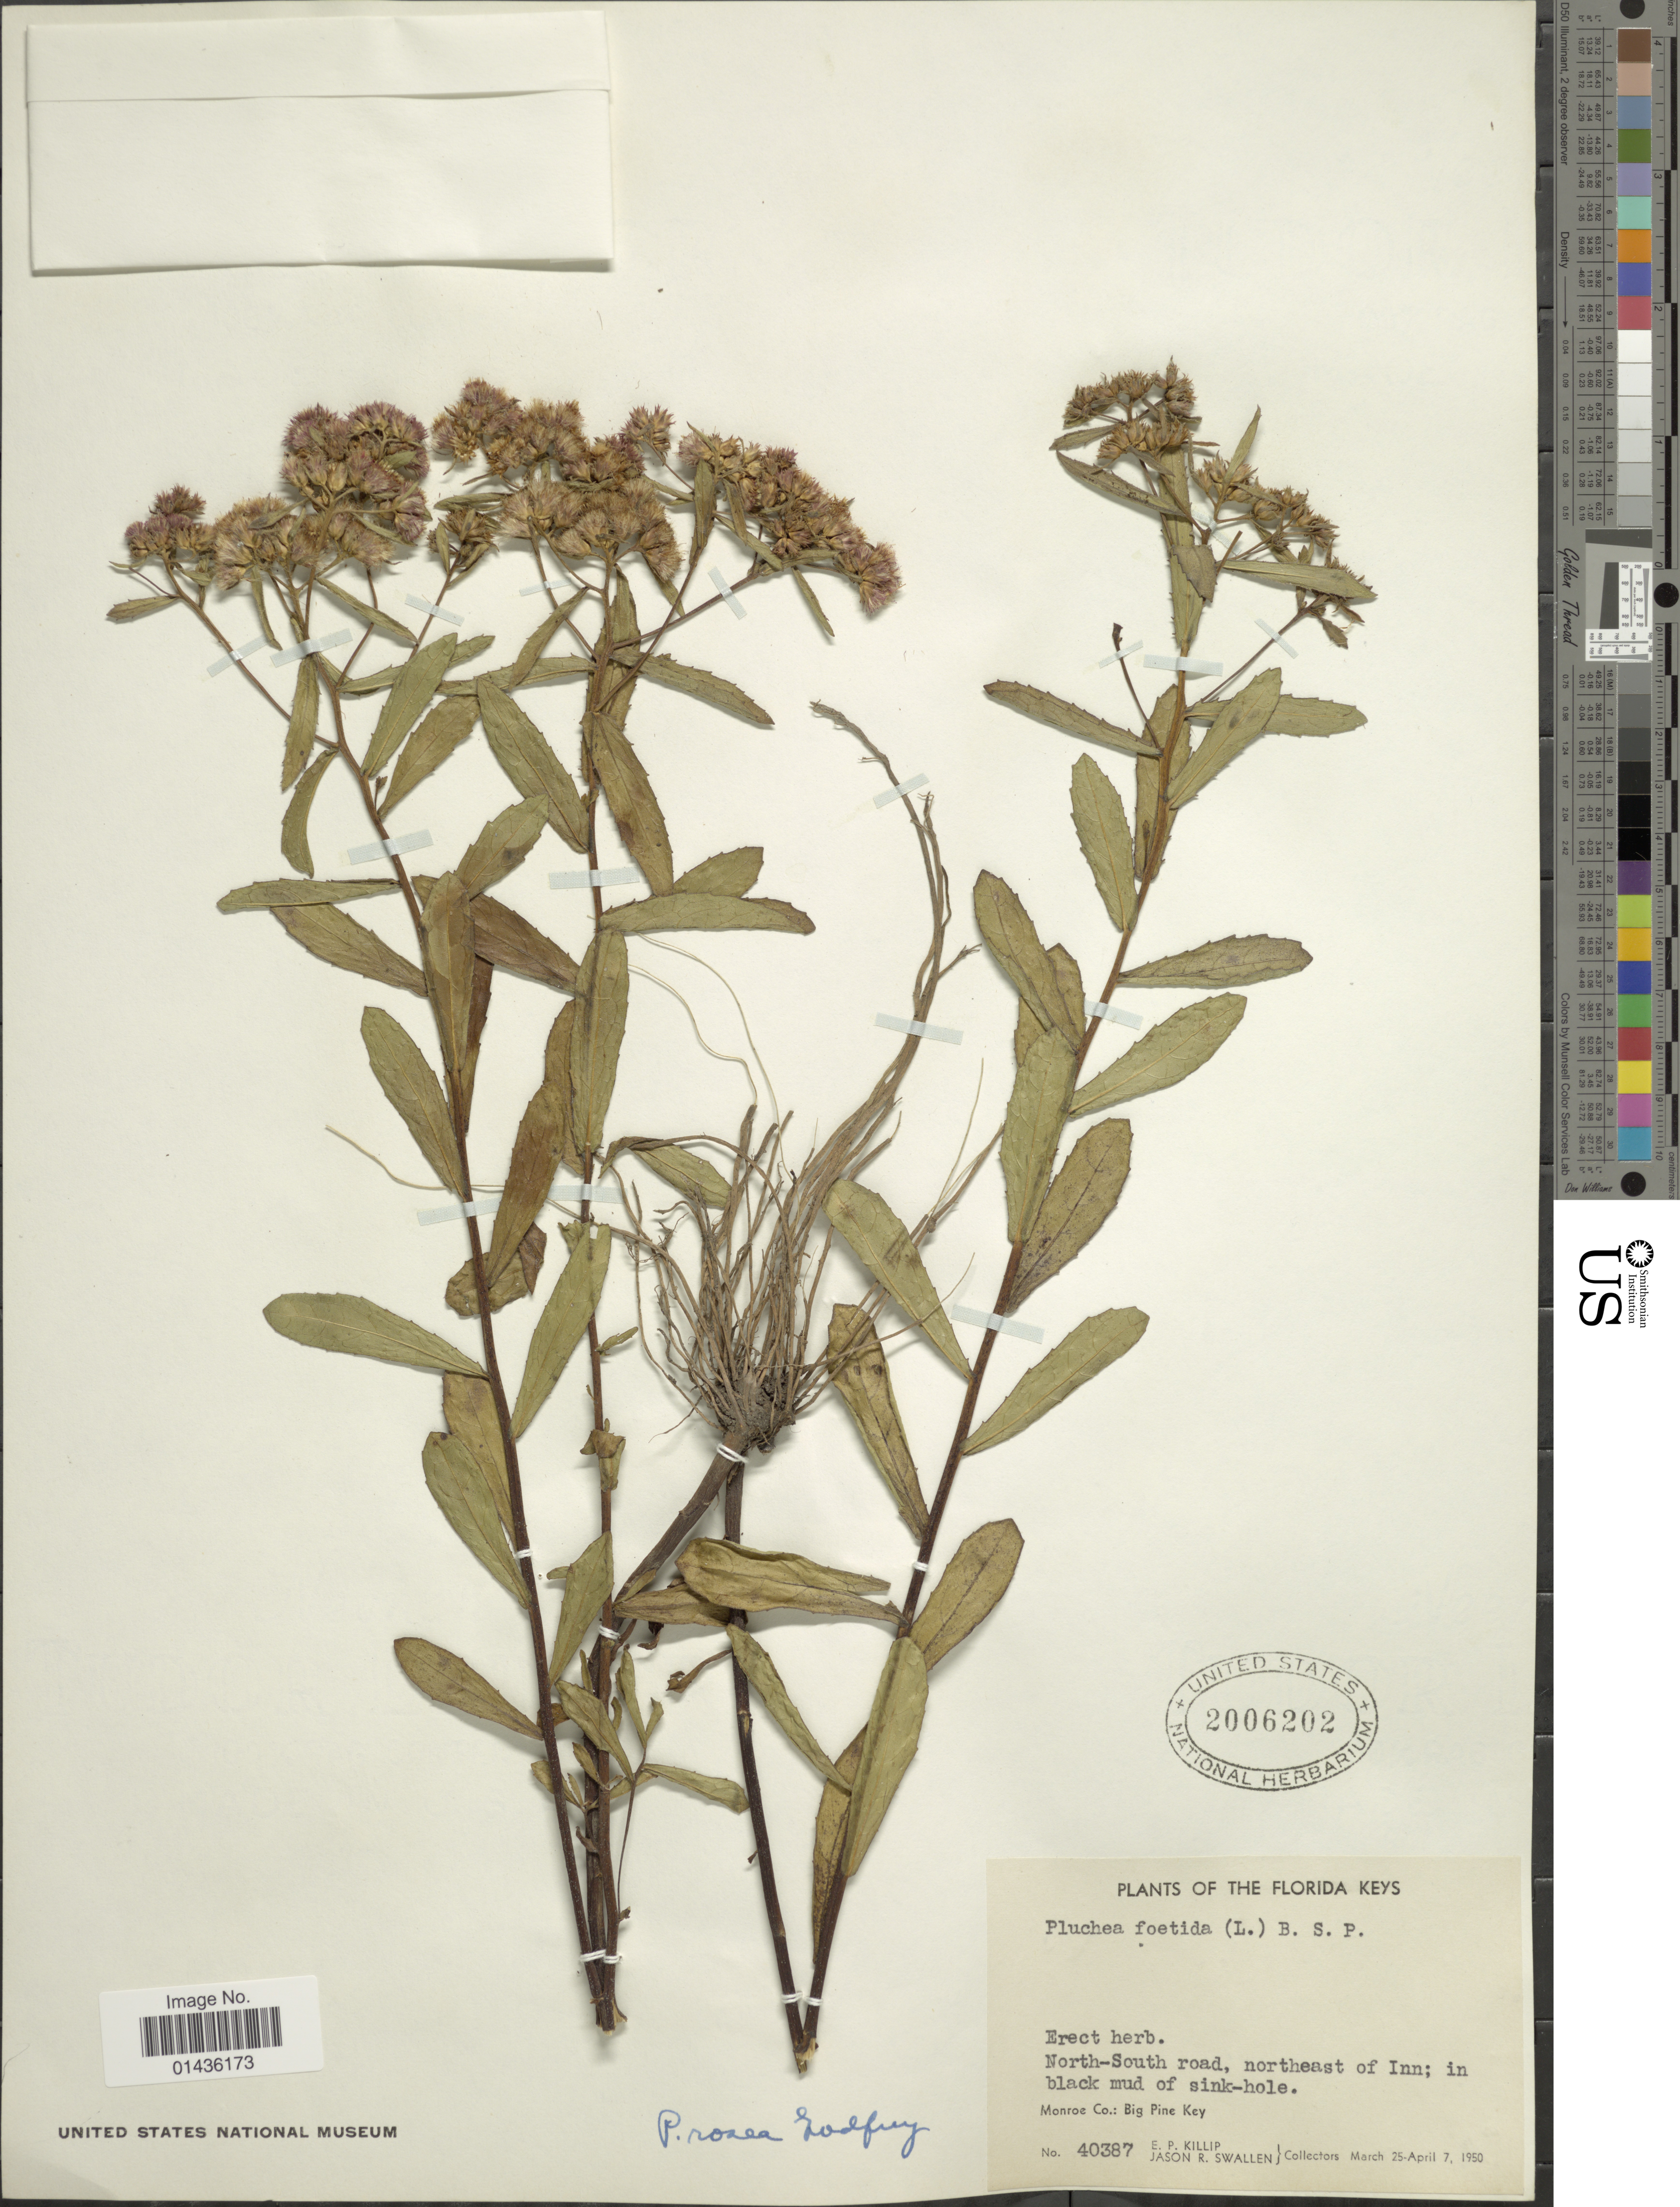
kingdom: Plantae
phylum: Tracheophyta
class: Magnoliopsida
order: Asterales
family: Asteraceae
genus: Pluchea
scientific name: Pluchea foetida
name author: (L.) DC.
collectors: E. P. Killip & J. R. Swallen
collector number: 40387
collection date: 1950-03-25/1950-04-07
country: United States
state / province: Florida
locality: Florida Keys, North-South road, northeast of Inn, Monroe Co., Big Pine Key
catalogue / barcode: US 2006202